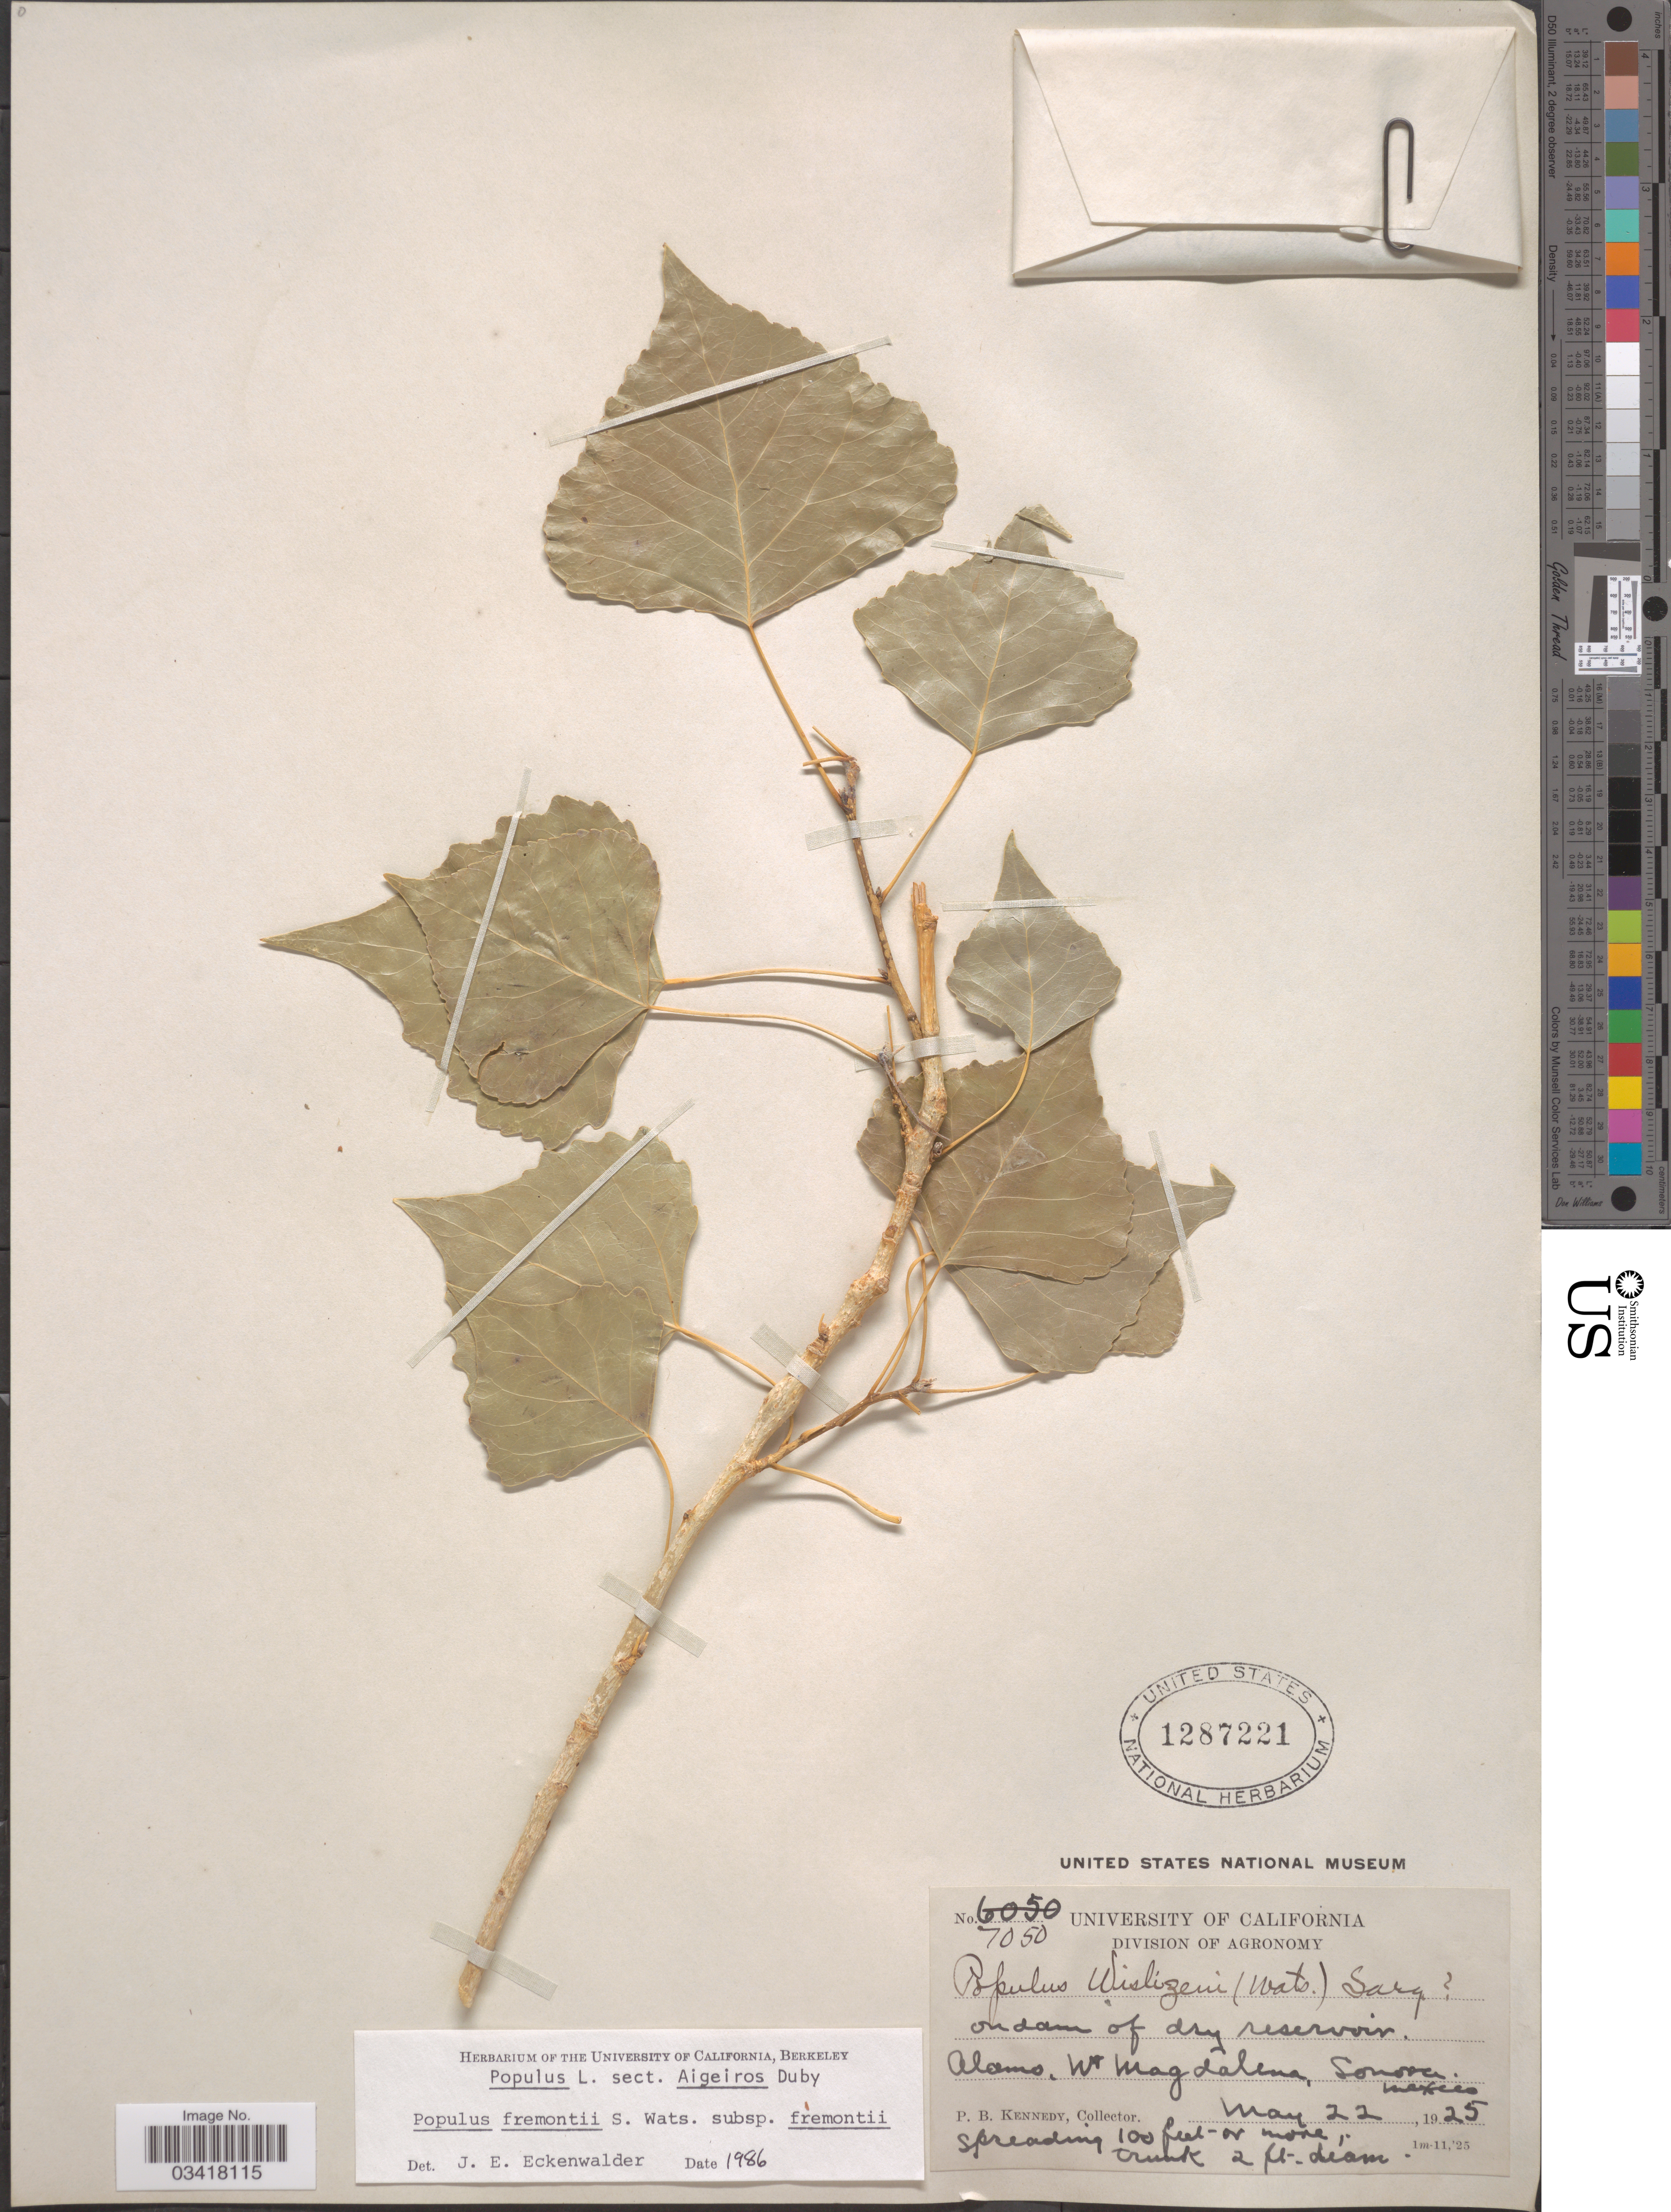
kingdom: Plantae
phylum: Tracheophyta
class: Magnoliopsida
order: Malpighiales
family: Salicaceae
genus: Populus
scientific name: Populus fremontii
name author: S. Watson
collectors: P. B. Kennedy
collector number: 7050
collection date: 1925-05-22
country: Mexico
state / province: Sonora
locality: Alamo, Mt. [interpreted] Magdalena.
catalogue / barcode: US 1287221